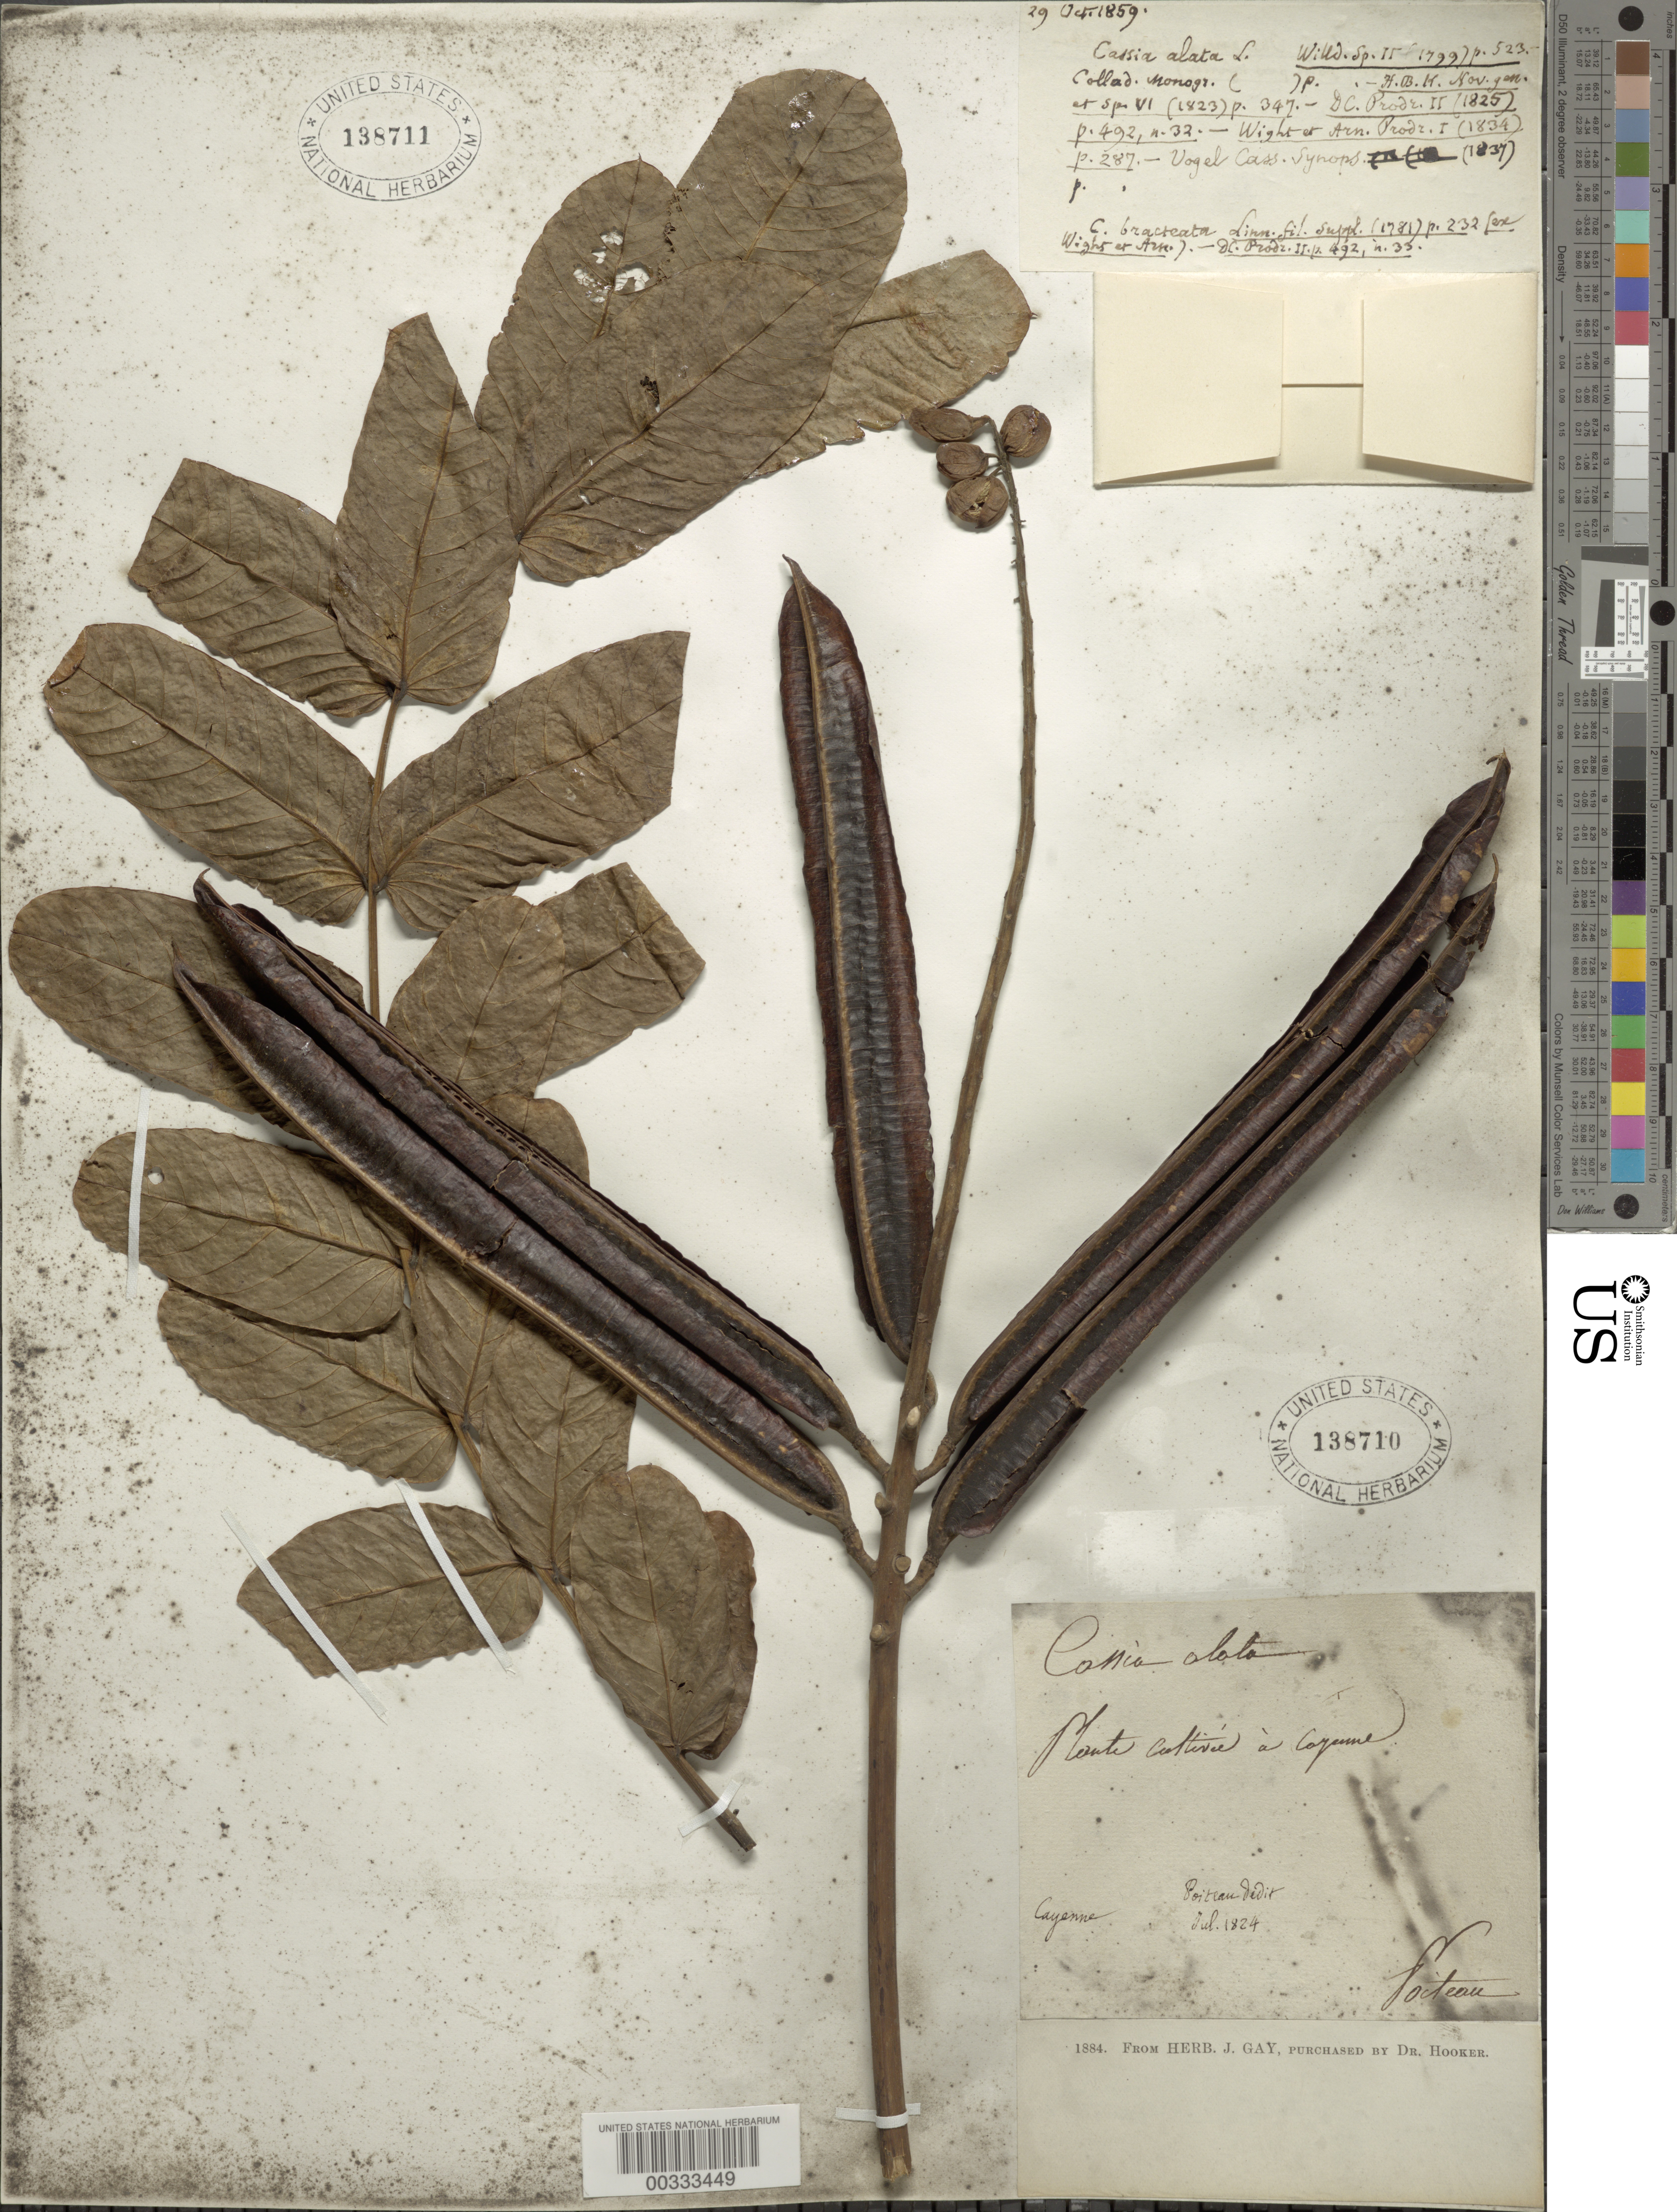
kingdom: Plantae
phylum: Tracheophyta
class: Magnoliopsida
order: Fabales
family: Fabaceae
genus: Senna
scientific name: Senna alata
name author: (L.) Roxb.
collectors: -. Poiteau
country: French Guiana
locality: Cayenne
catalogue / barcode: US 138710